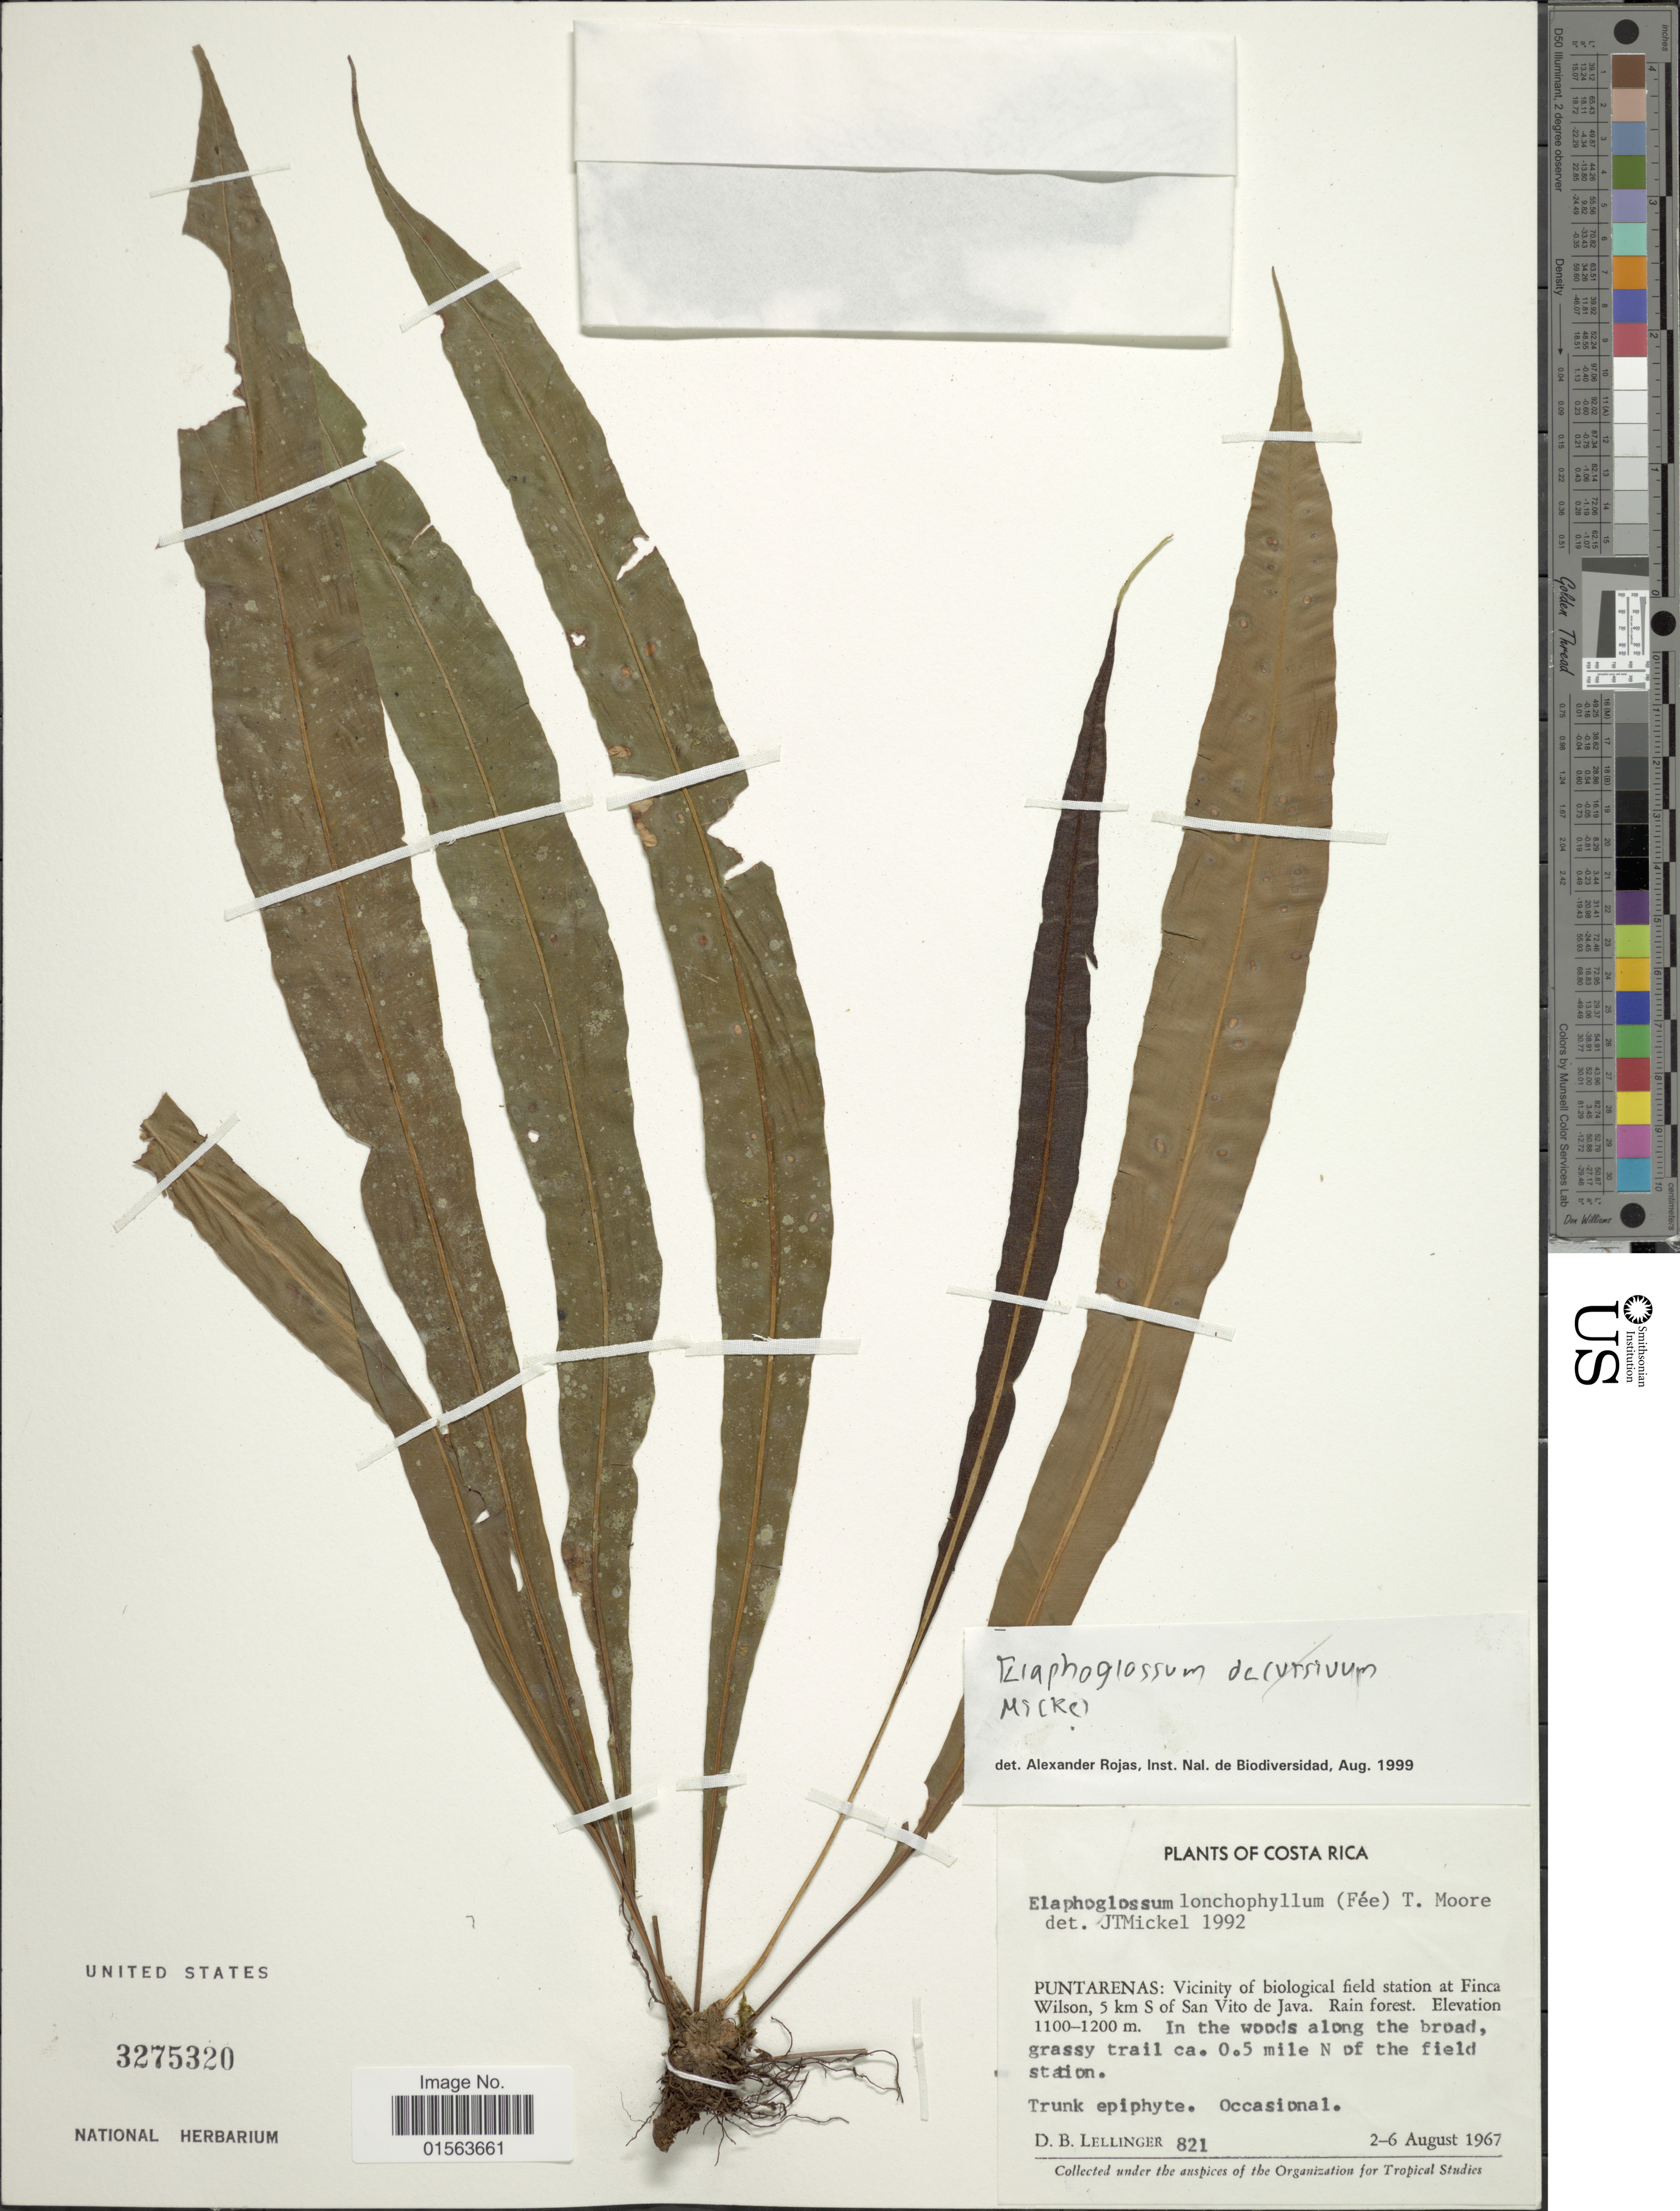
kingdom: Plantae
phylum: Tracheophyta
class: Polypodiopsida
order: Polypodiales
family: Dryopteridaceae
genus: Elaphoglossum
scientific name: Elaphoglossum decursivum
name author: Mickel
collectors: D. B. Lellinger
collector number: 821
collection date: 1967-08-02/1967-08-06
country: Costa Rica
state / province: Puntarenas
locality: Puntarenas: Vicinity of biological field station at Finca Wilson, 5 km S of San Vito de Java, in the woods along the broad, grassy trail ca. 0.5 mile N of the field station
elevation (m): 1100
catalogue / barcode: US 3275320